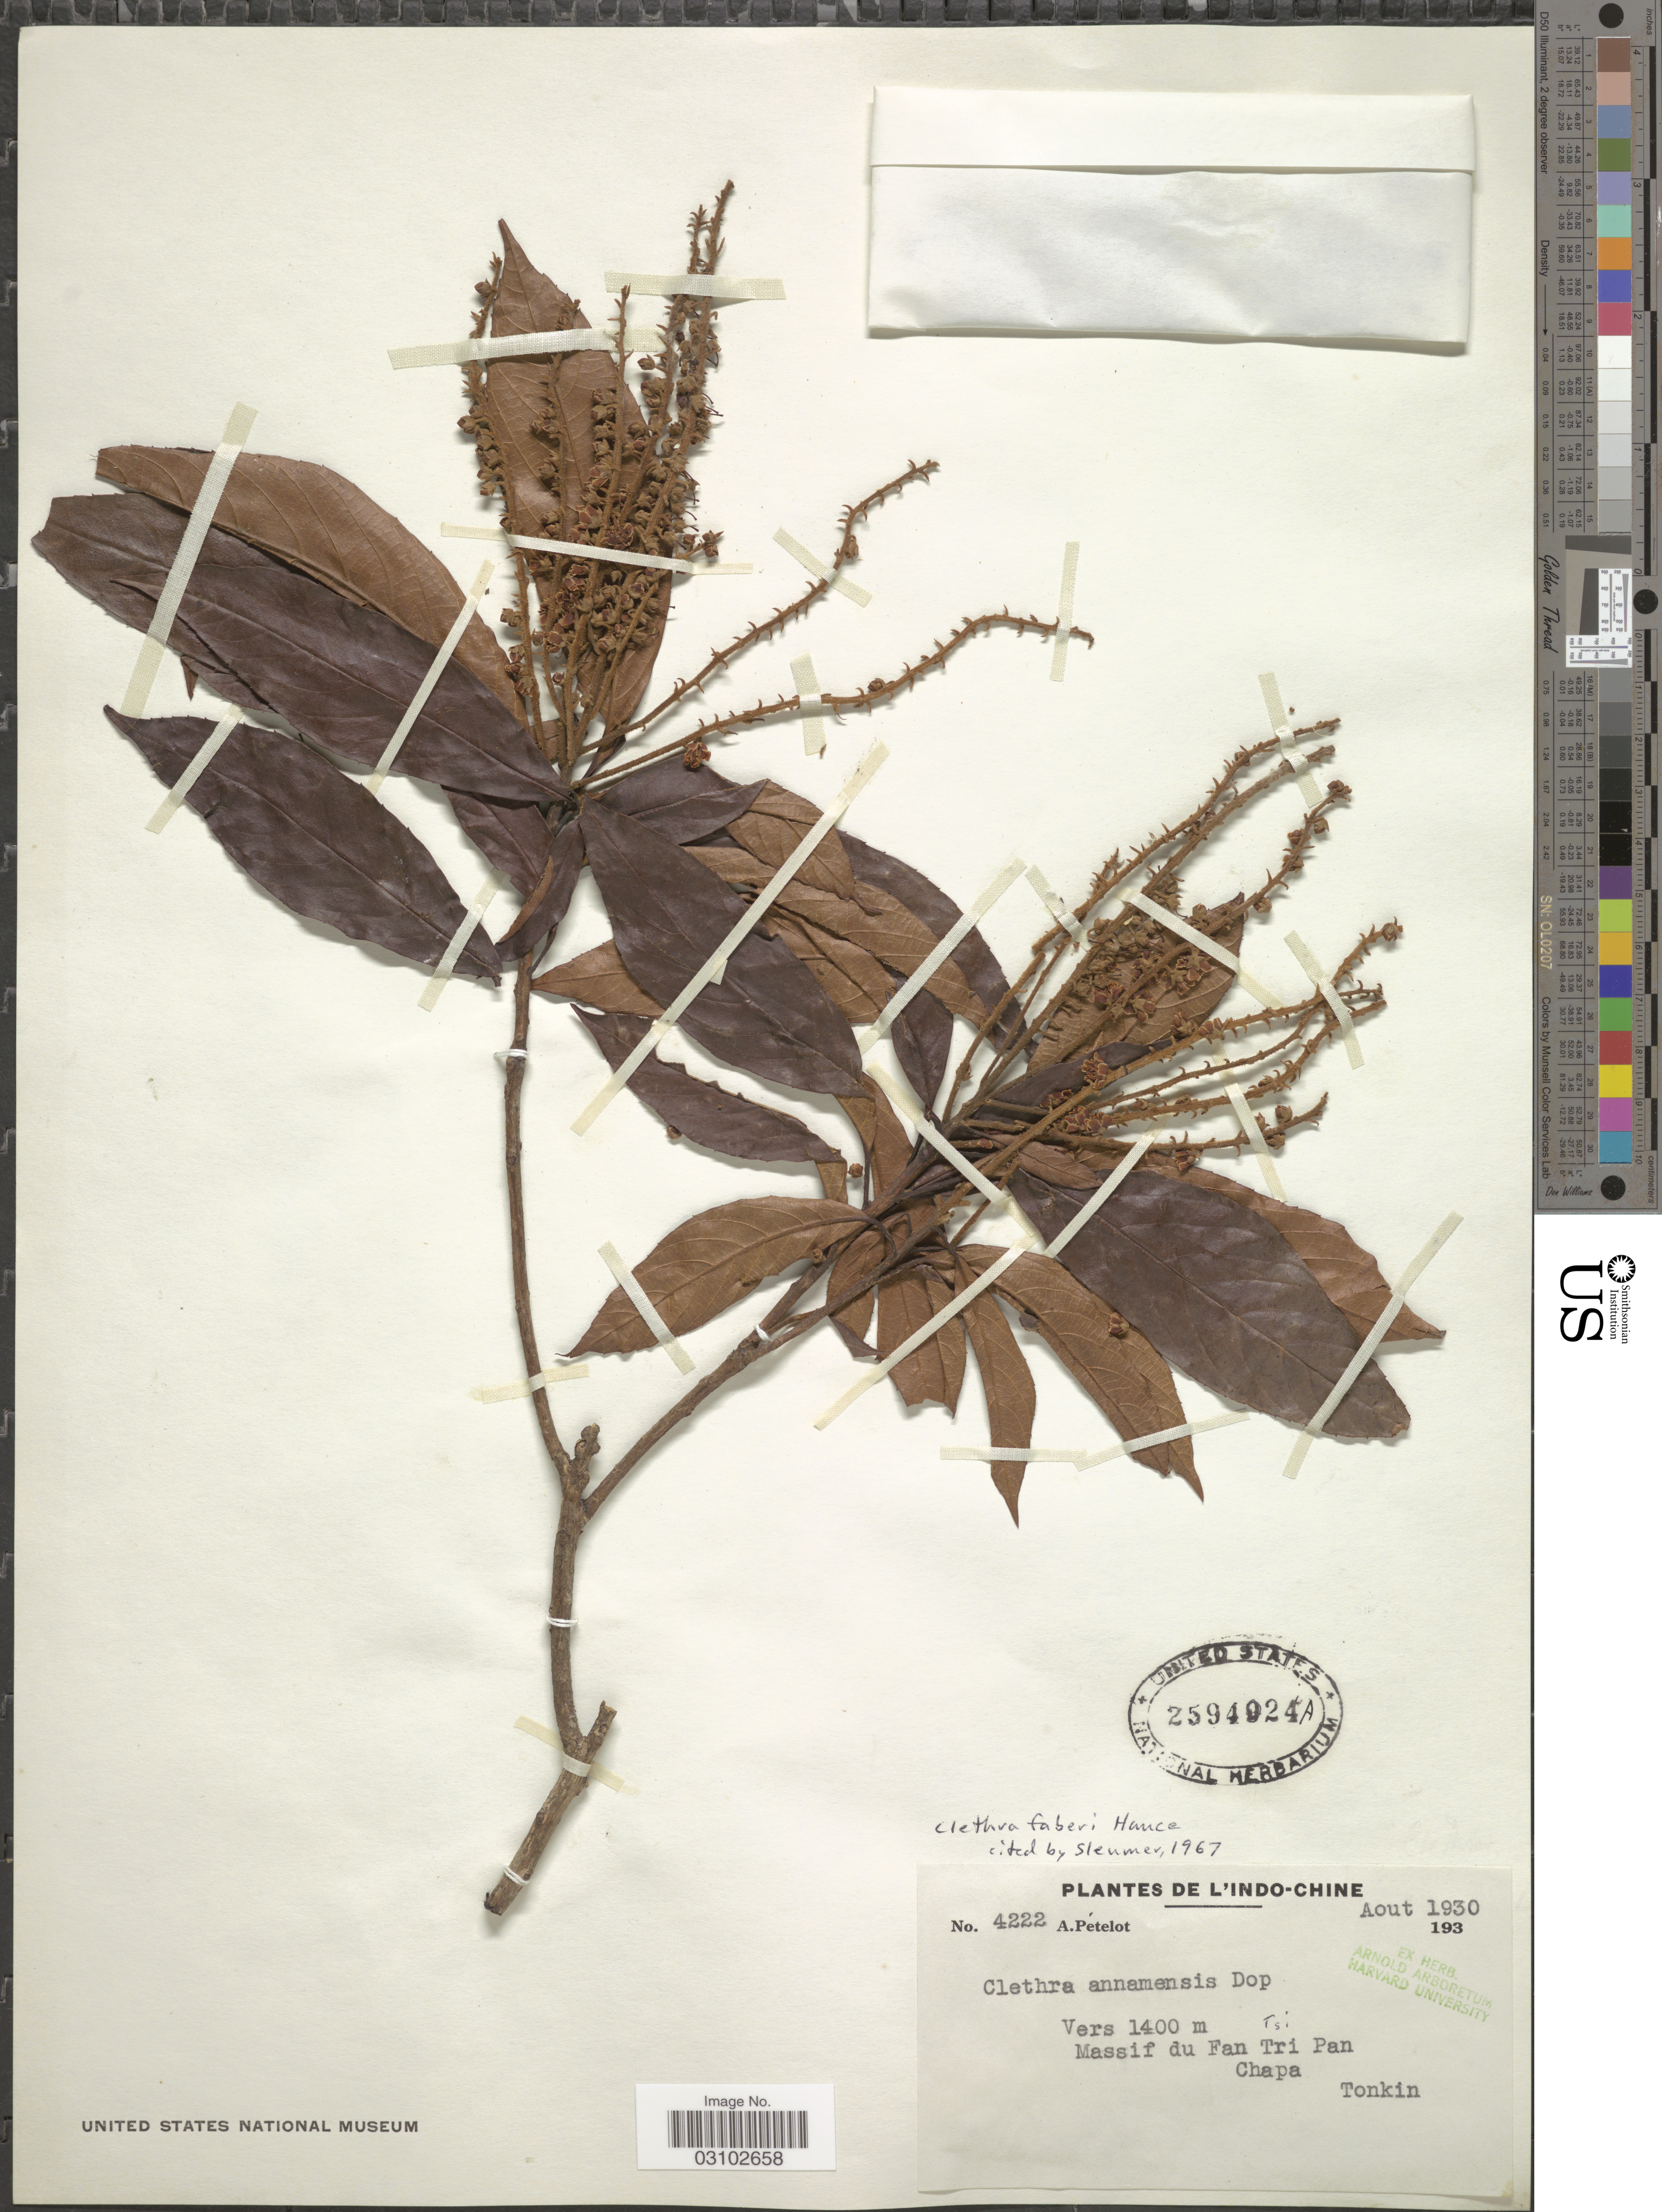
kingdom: Plantae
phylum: Tracheophyta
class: Magnoliopsida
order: Ericales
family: Clethraceae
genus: Clethra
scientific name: Clethra fabri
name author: Hance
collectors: A. Petelot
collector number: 4222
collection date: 1930-08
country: Vietnam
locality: Indo-Chine. Massif du Fan Tri Pan. Chapa.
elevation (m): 1400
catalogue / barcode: US 2594024A